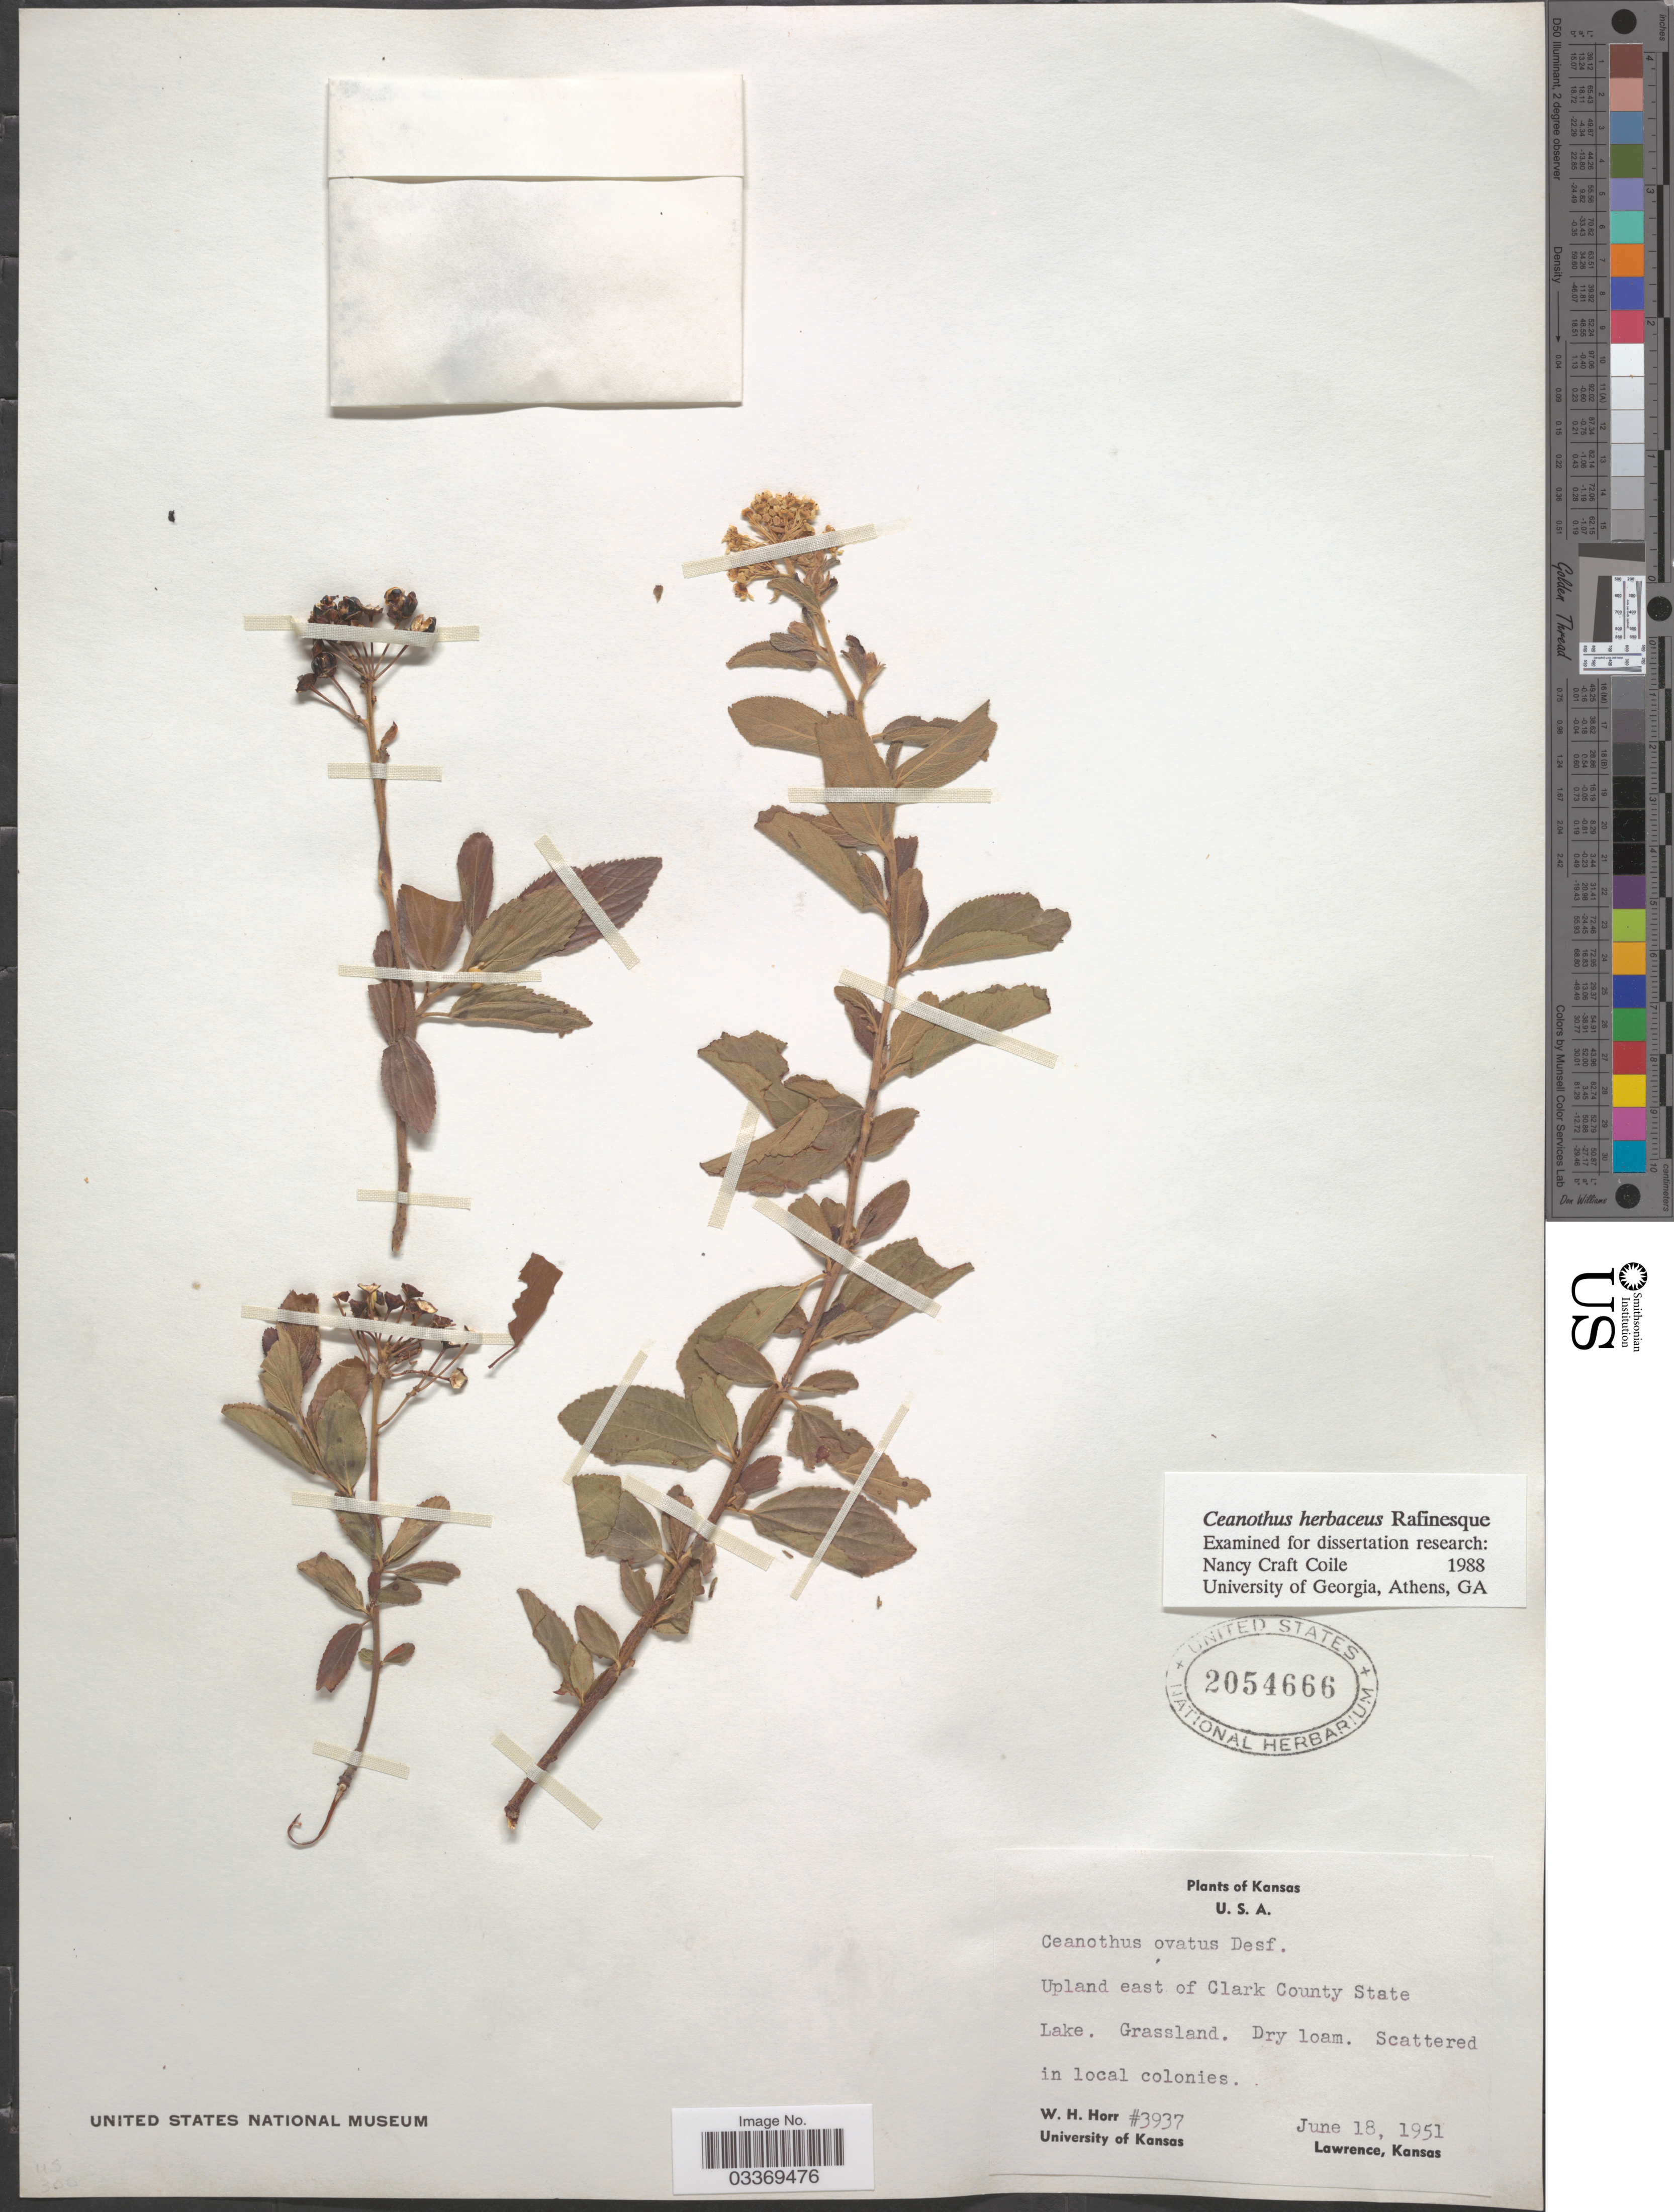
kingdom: Plantae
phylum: Tracheophyta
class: Magnoliopsida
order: Rosales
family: Rhamnaceae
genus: Ceanothus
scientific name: Ceanothus ovatus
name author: Desf.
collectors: W. H. Horr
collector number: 3937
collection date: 1951-06-18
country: United States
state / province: Kansas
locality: Upland east of Clark County State Lake.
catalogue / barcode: US 2054666